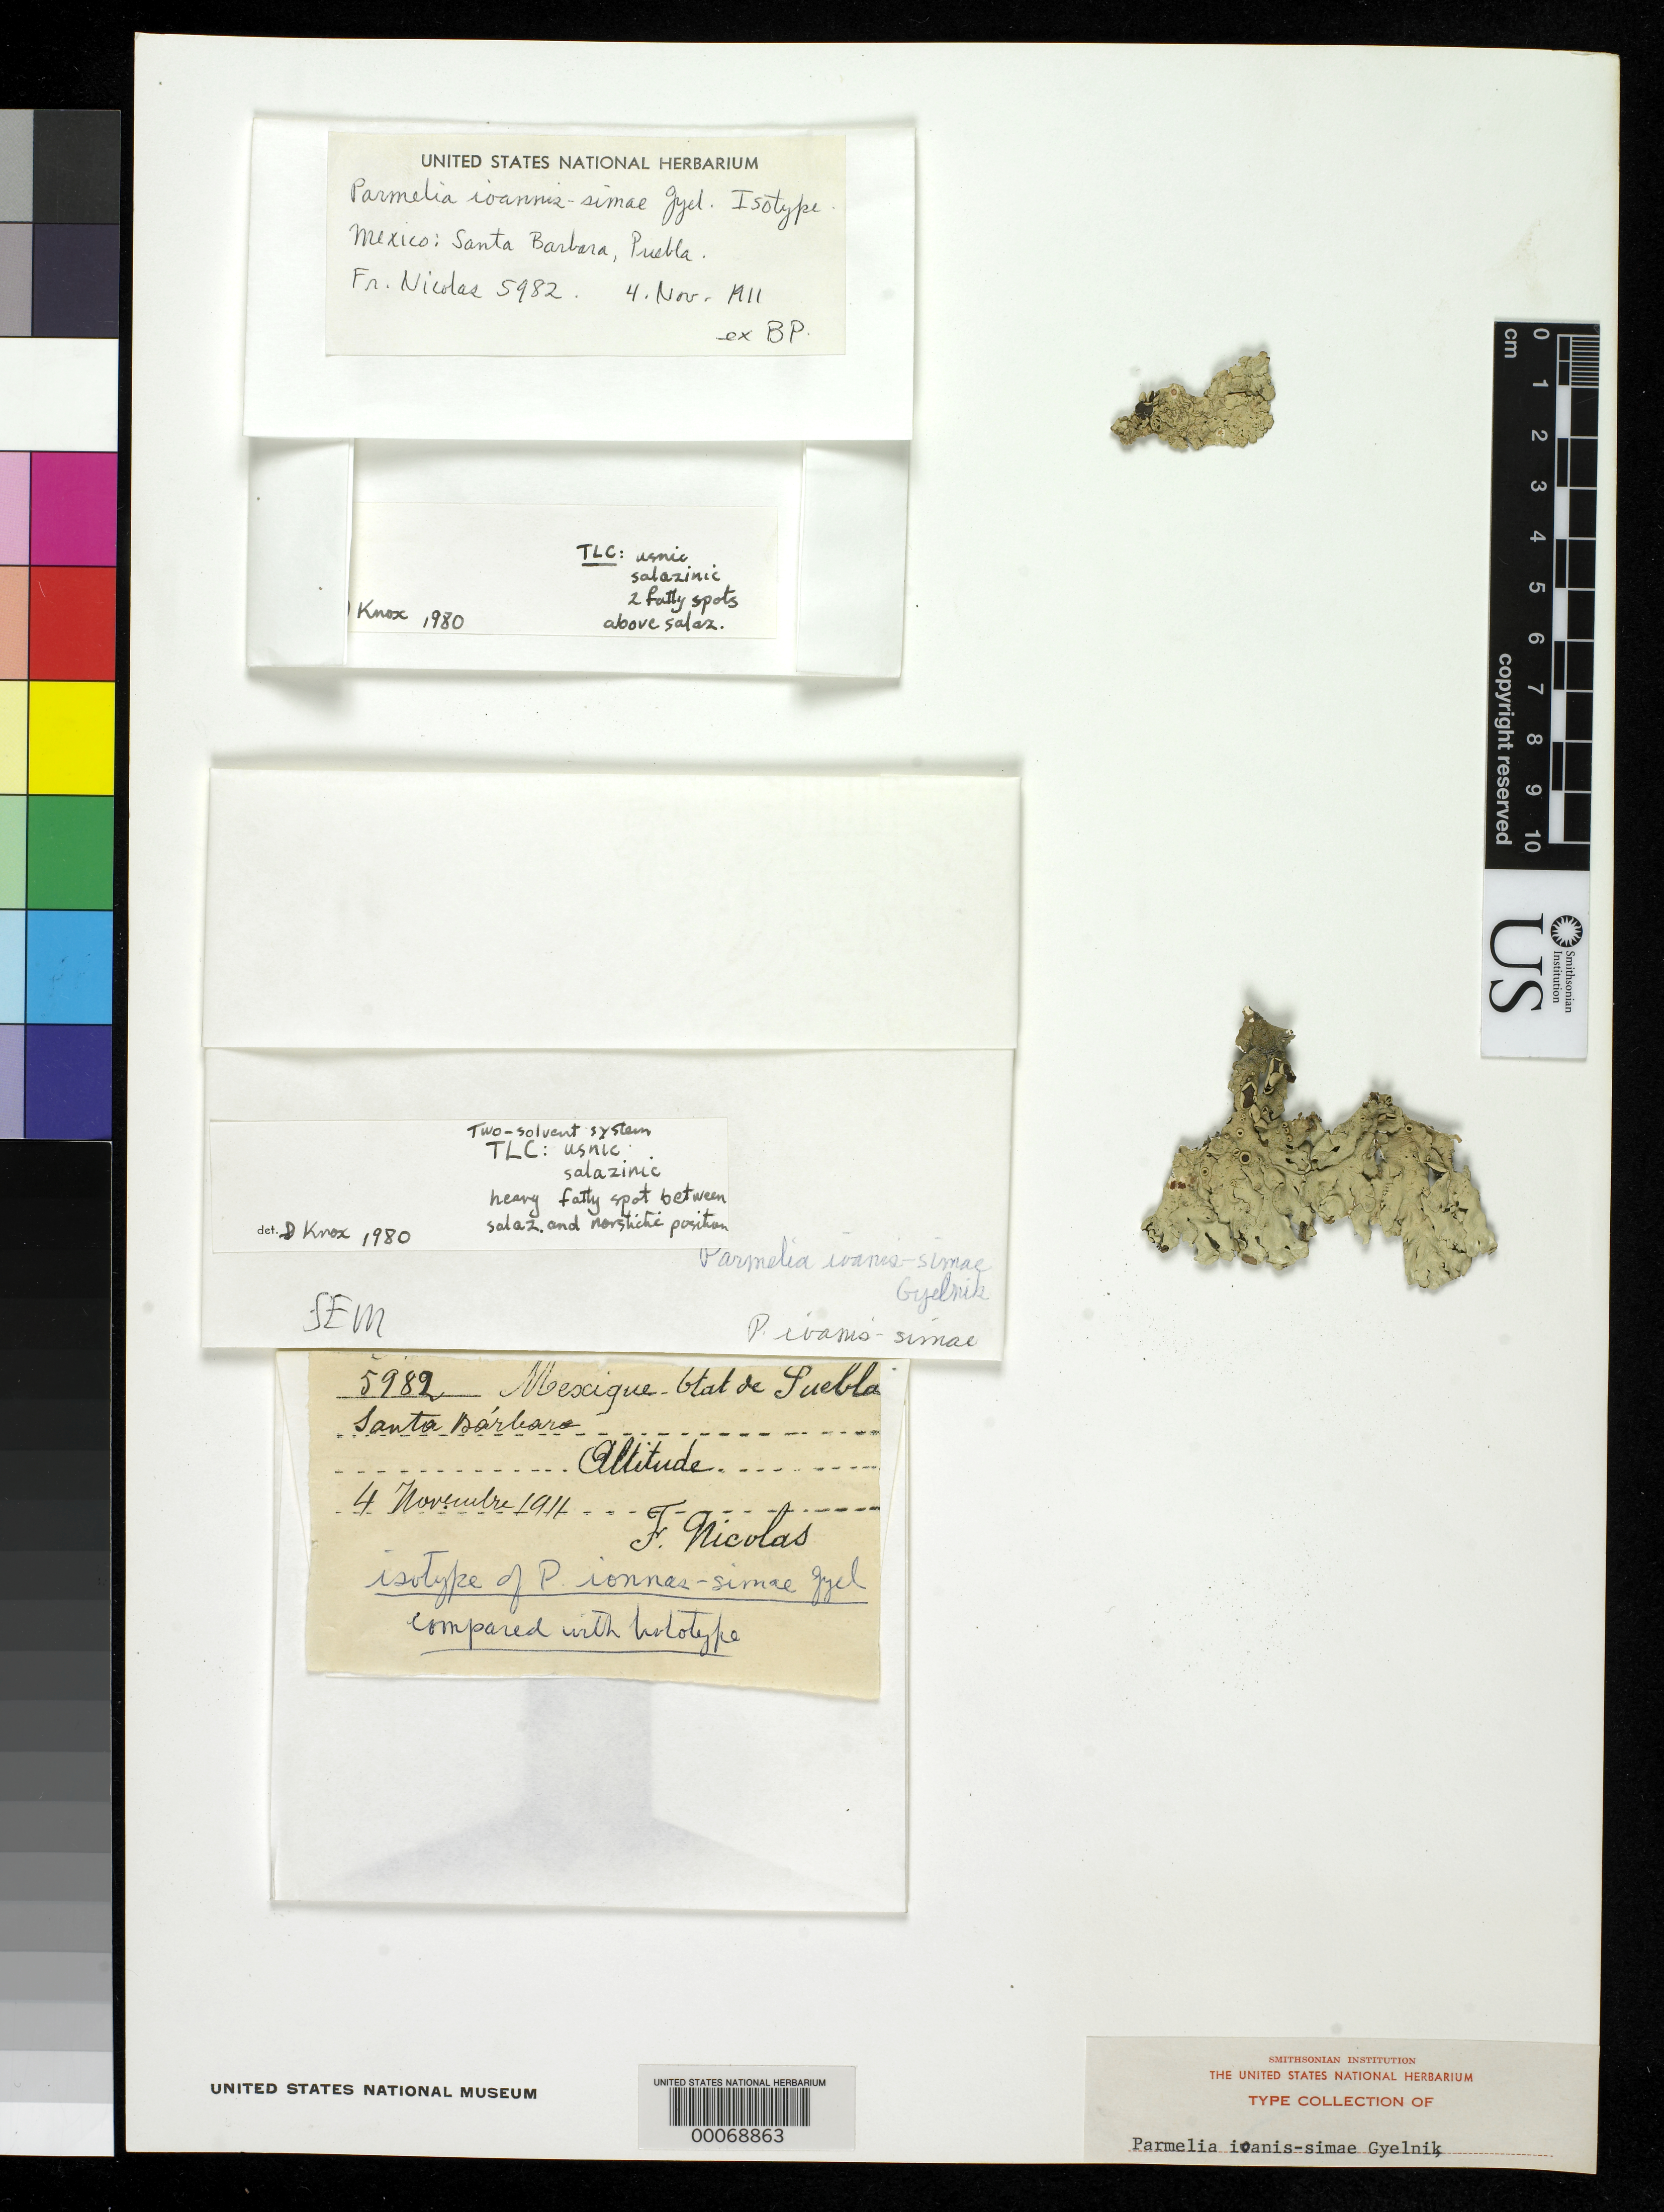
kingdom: Fungi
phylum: Ascomycota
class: Lecanoromycetes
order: Lecanorales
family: Parmeliaceae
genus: Parmelia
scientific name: Parmelia ioannis-simae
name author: Gyeln.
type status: Isotype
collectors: B. Nicolas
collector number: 5982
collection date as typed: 04 Nov 1911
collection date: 1911-11-04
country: Mexico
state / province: Puebla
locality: Santa Barbara.